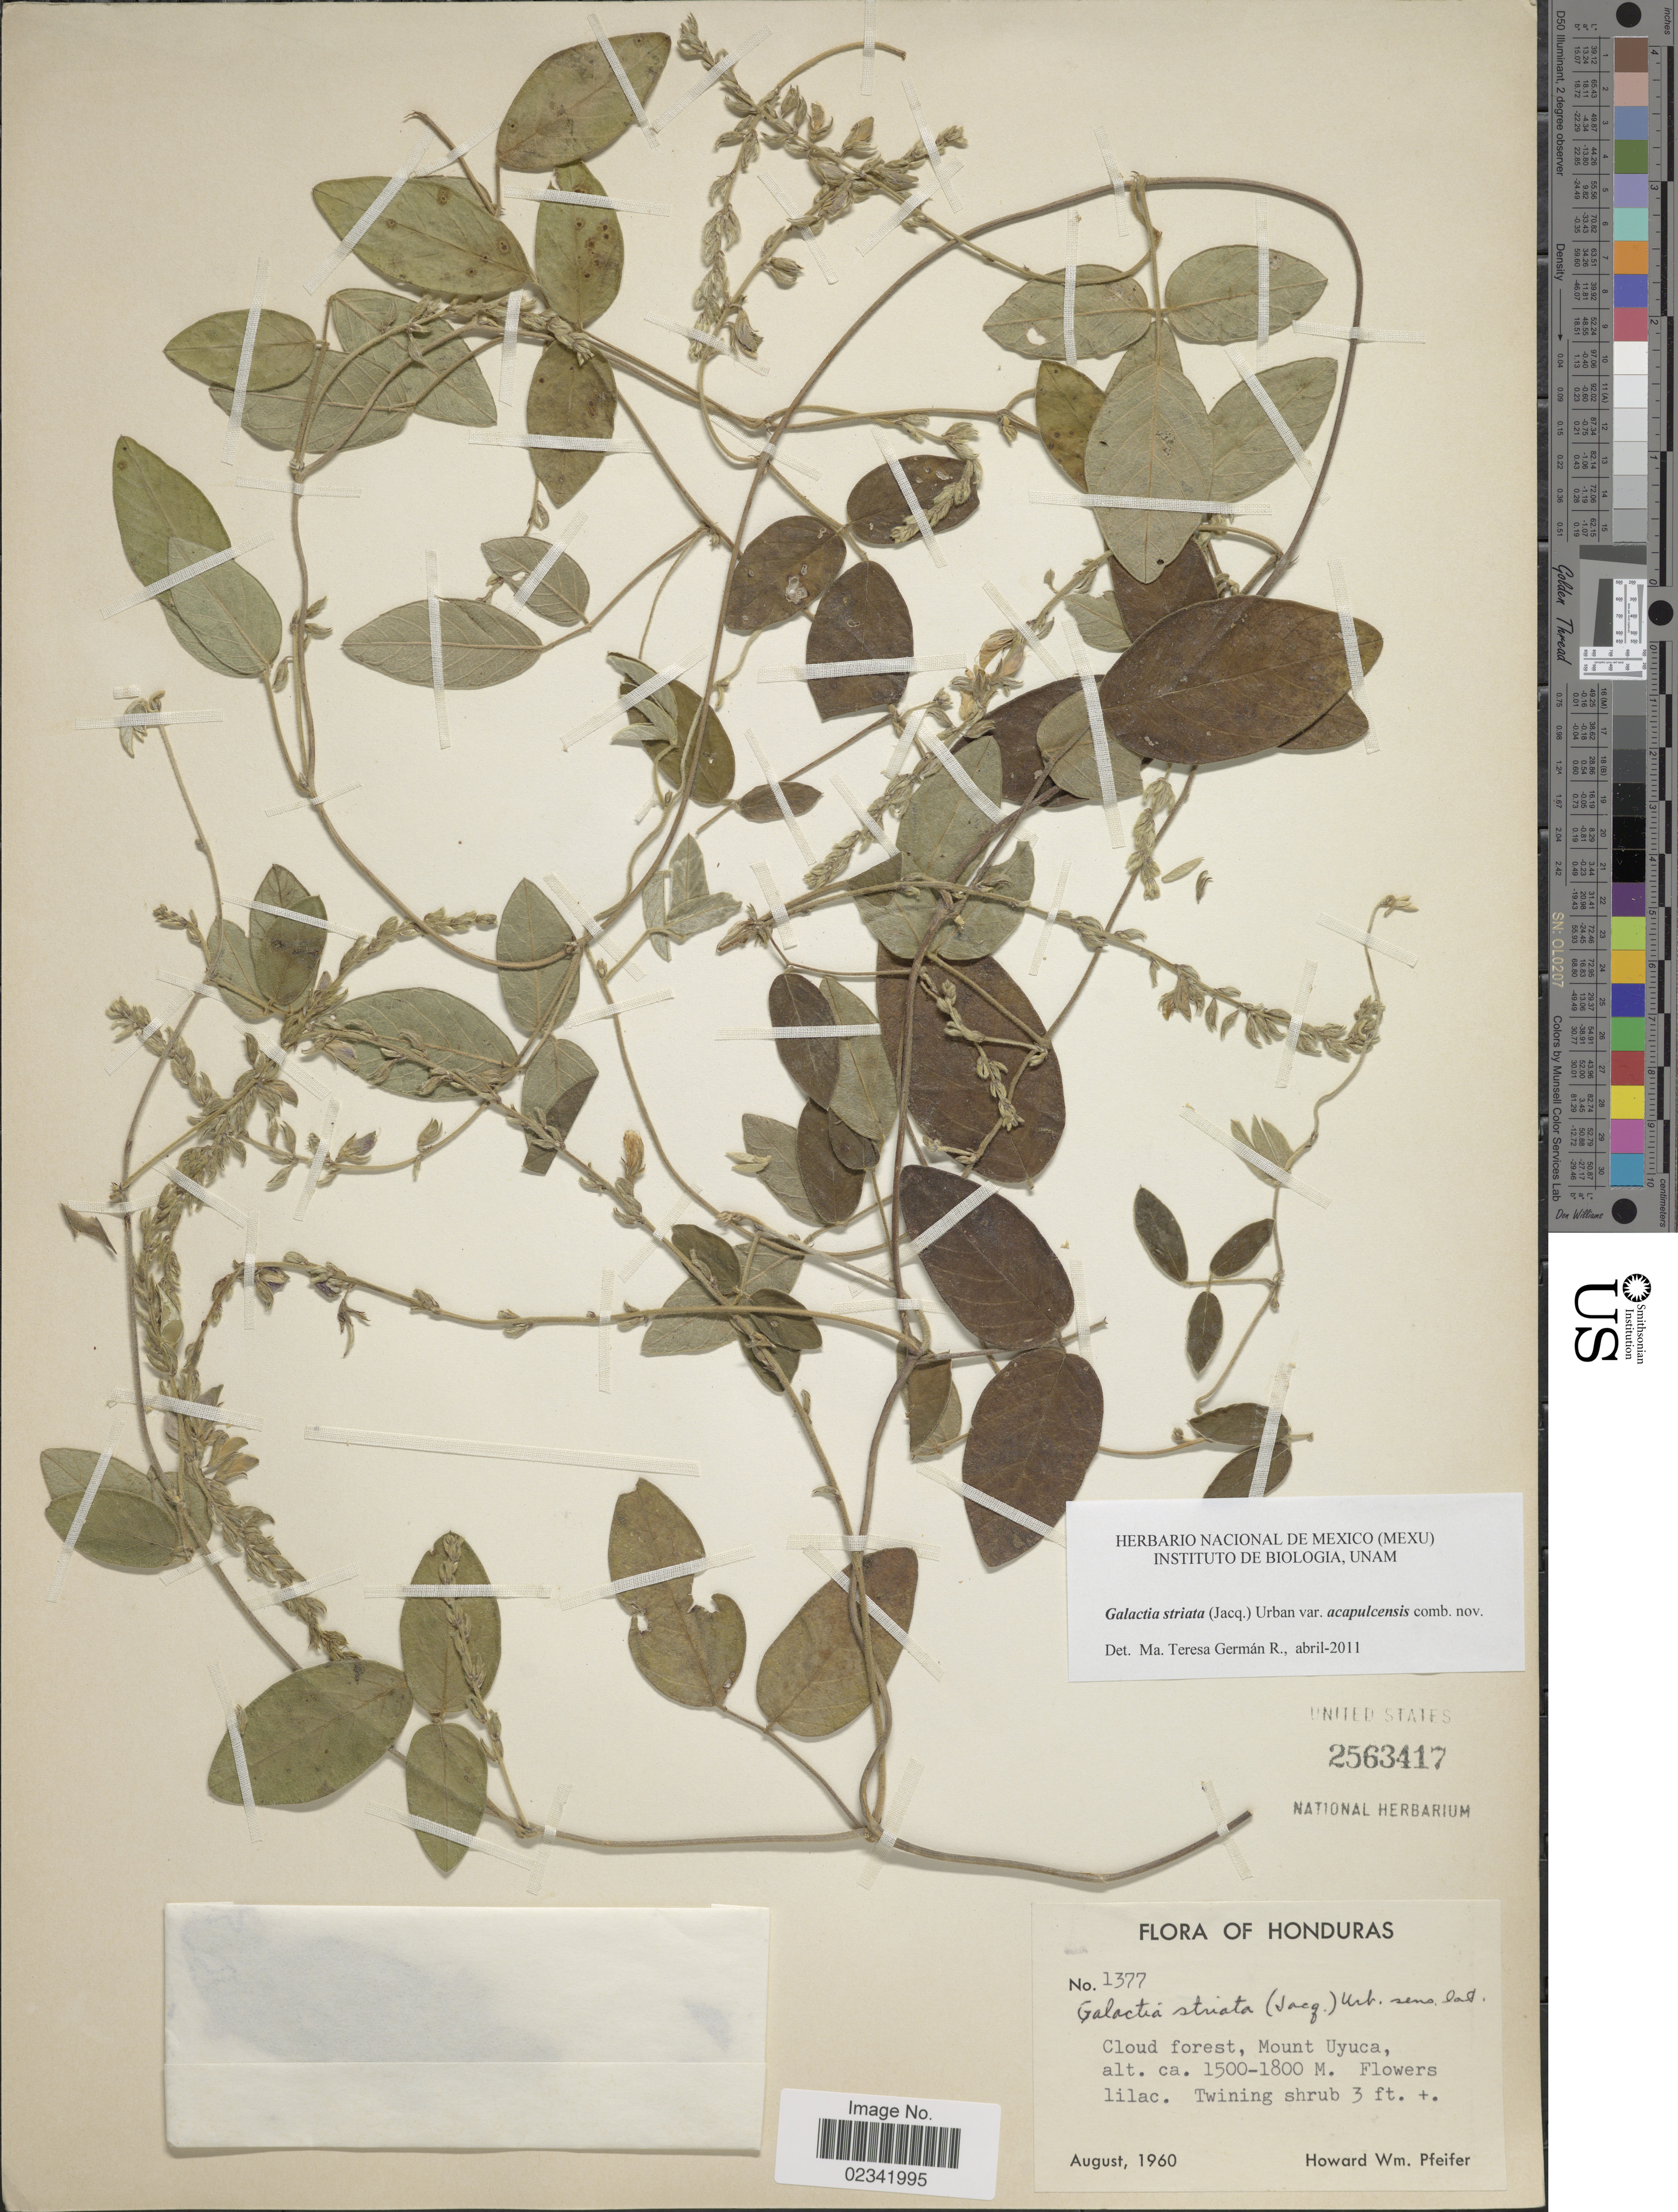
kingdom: Plantae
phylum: Tracheophyta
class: Magnoliopsida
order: Fabales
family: Fabaceae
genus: Galactia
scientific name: Galactia acapulcensis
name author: Rose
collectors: H. W. Pfeifer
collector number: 1377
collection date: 1960-08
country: Honduras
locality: Cloud forest, Mount Uyuca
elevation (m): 1500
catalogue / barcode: US 2563417